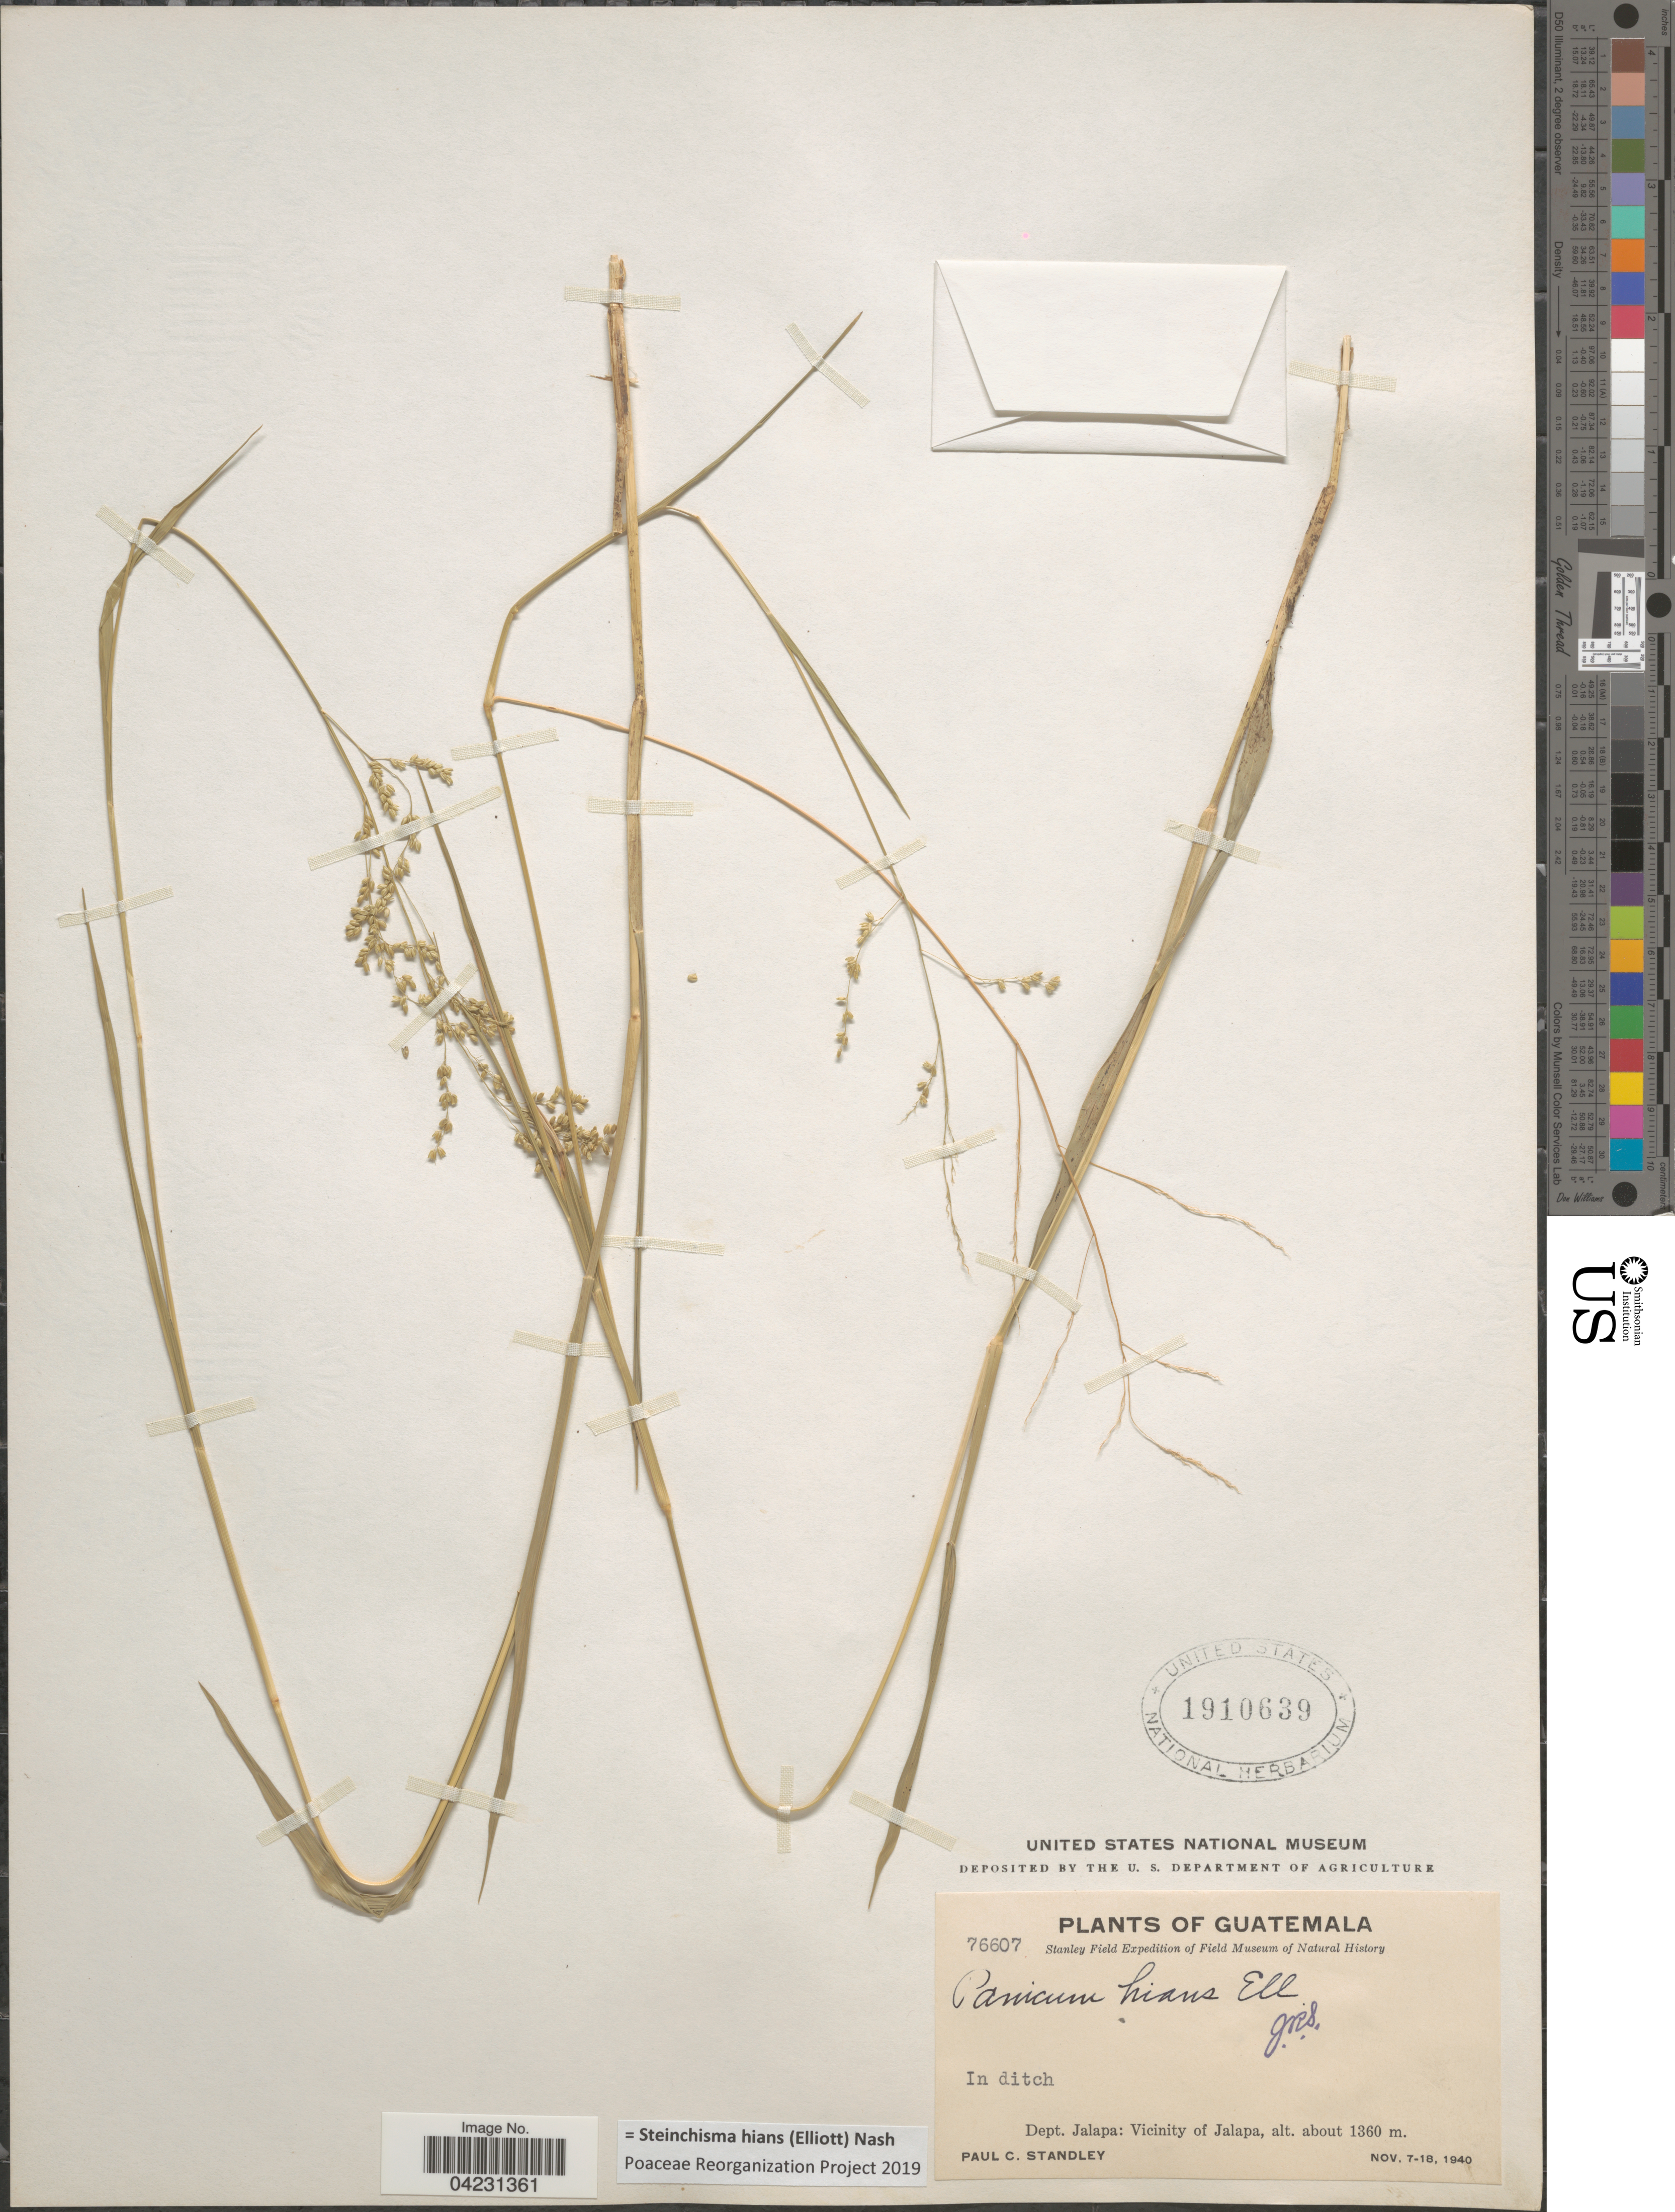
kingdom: Plantae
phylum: Tracheophyta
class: Liliopsida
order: Poales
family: Poaceae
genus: Steinchisma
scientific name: Steinchisma hians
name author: (Elliott) Nash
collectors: P. C. Standley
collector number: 76607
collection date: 1940-11-07/1940-11-18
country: Guatemala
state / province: Jalapa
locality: Stanley Field Expedition. Dept. Jalapa: Vicinity of Jalapa.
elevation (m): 1360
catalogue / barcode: US 1910639